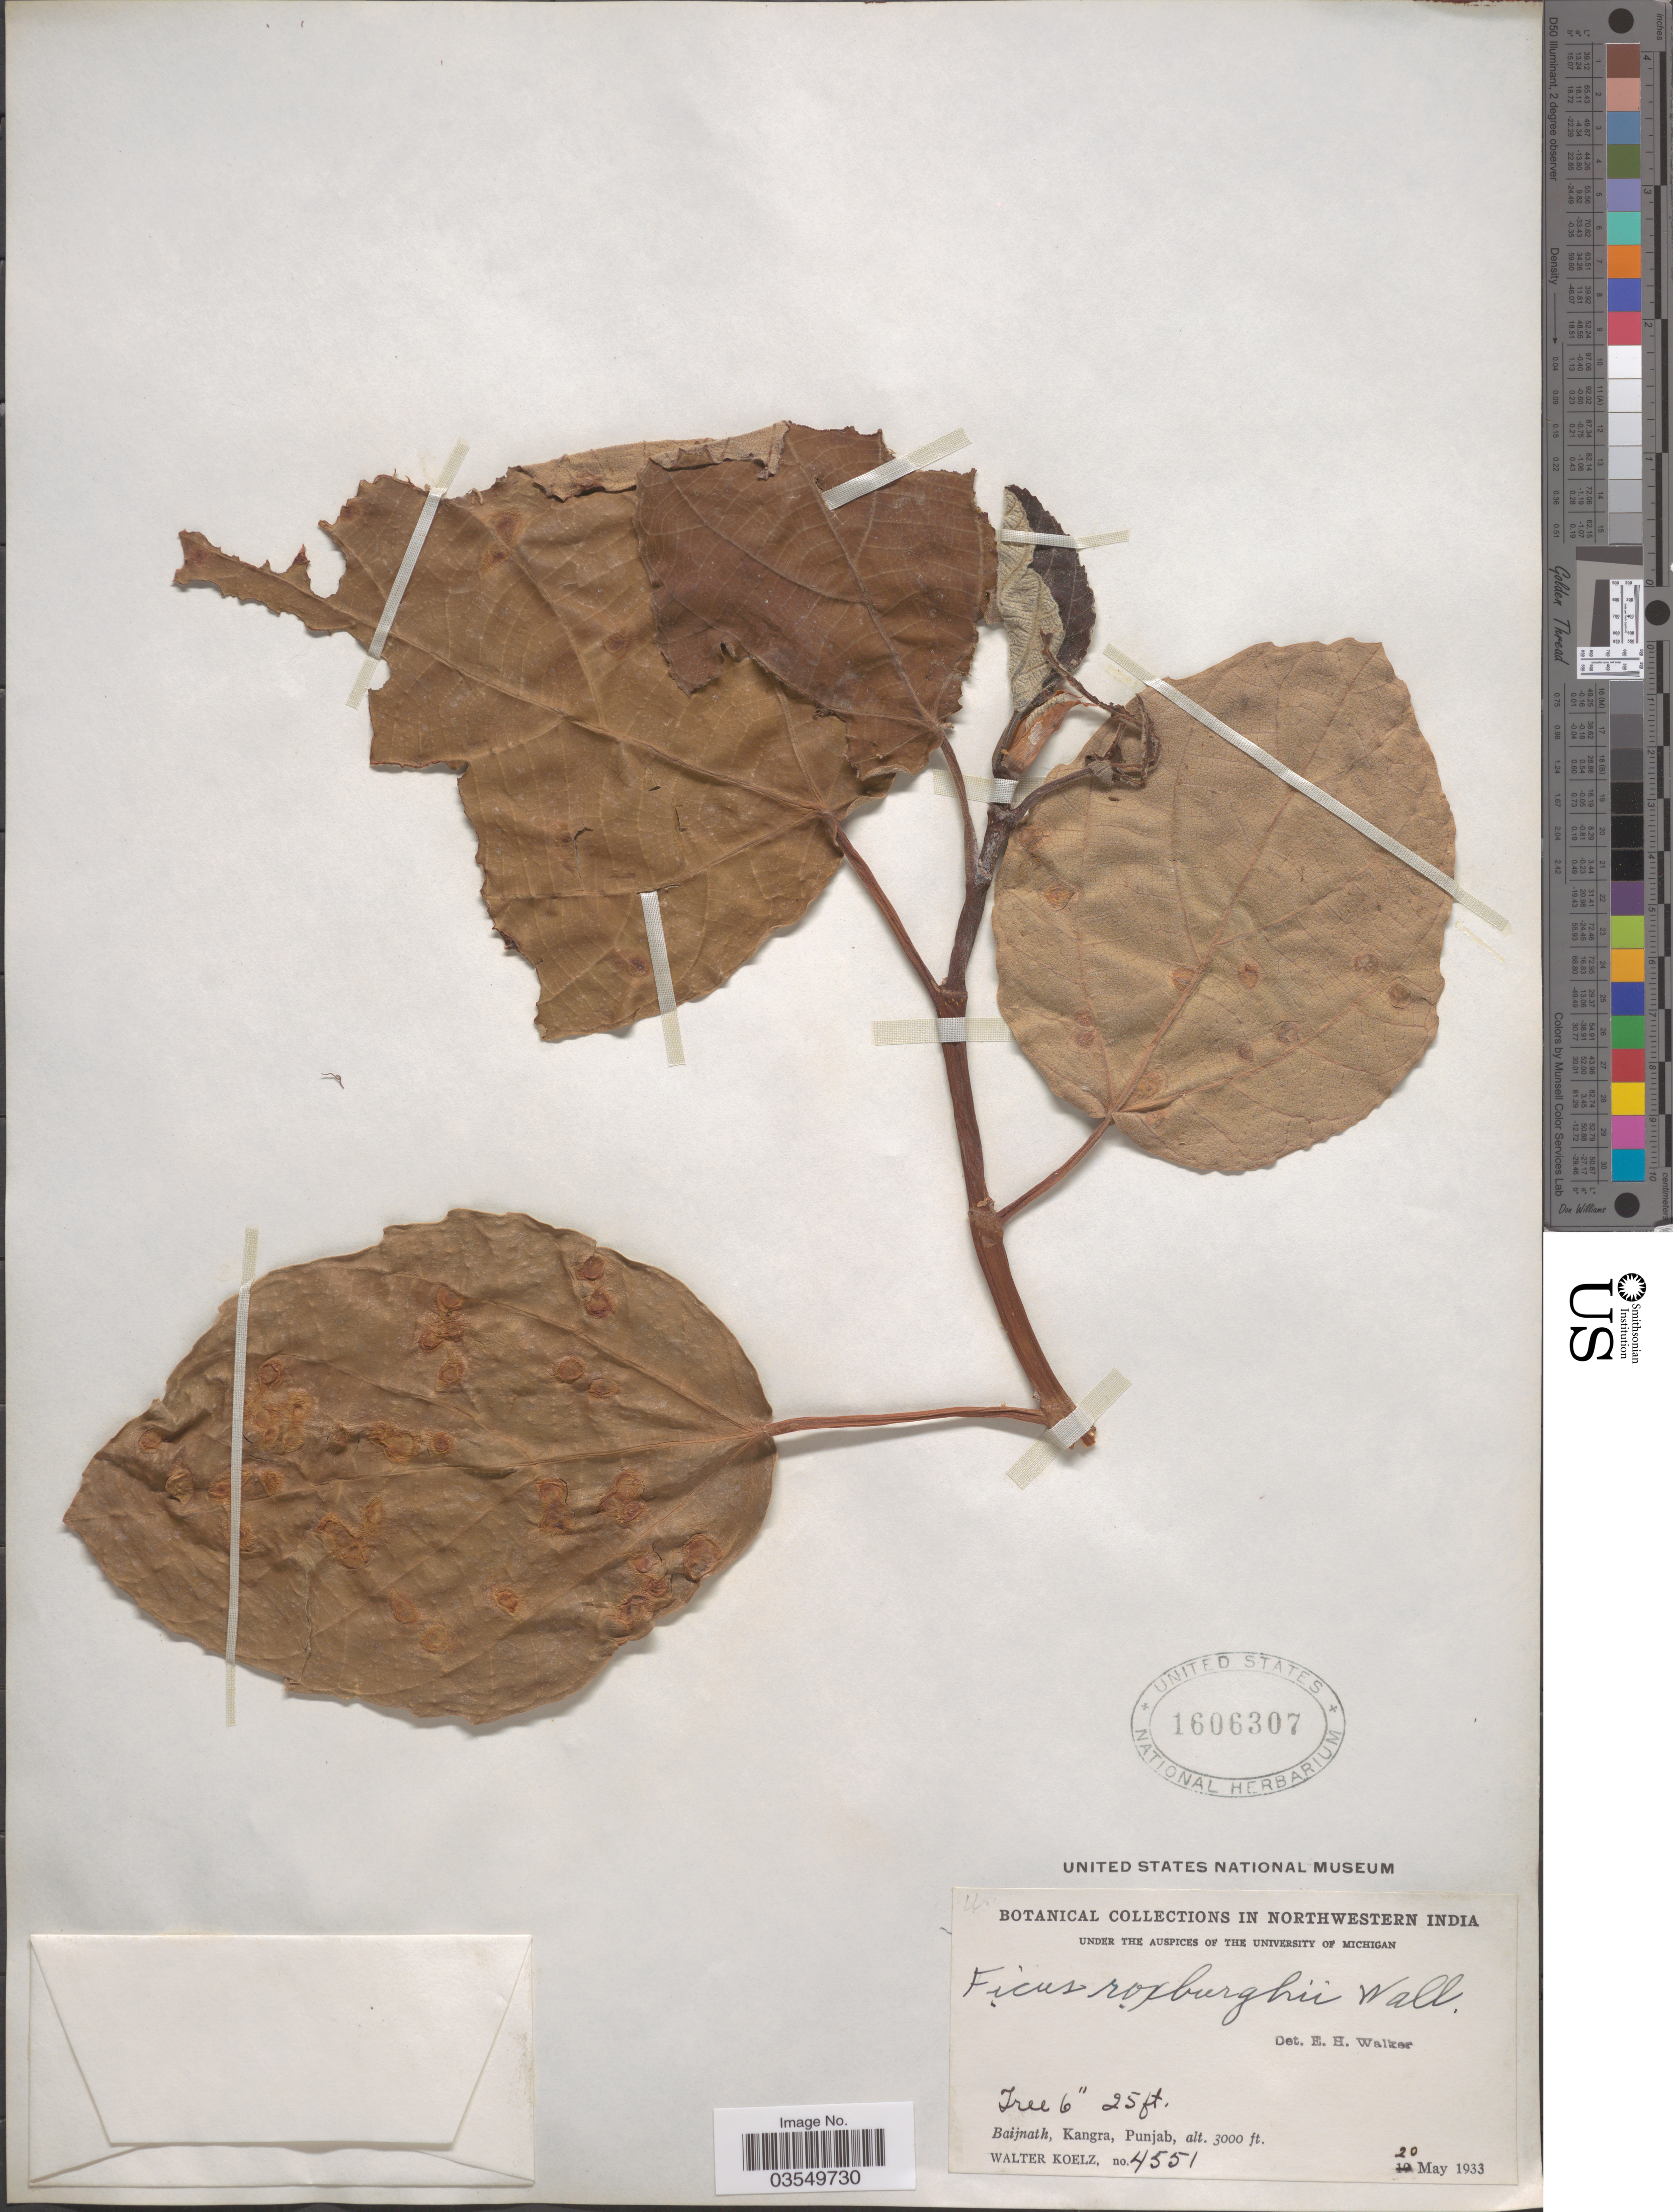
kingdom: Plantae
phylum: Tracheophyta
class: Magnoliopsida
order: Rosales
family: Moraceae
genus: Ficus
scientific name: Ficus auriculata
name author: Lour.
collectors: W. N. Koelz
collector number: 4551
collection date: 1933-05-20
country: India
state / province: Punjab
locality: Northwestern India. Baijnath, Kangra.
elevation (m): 914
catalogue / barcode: US 1606307